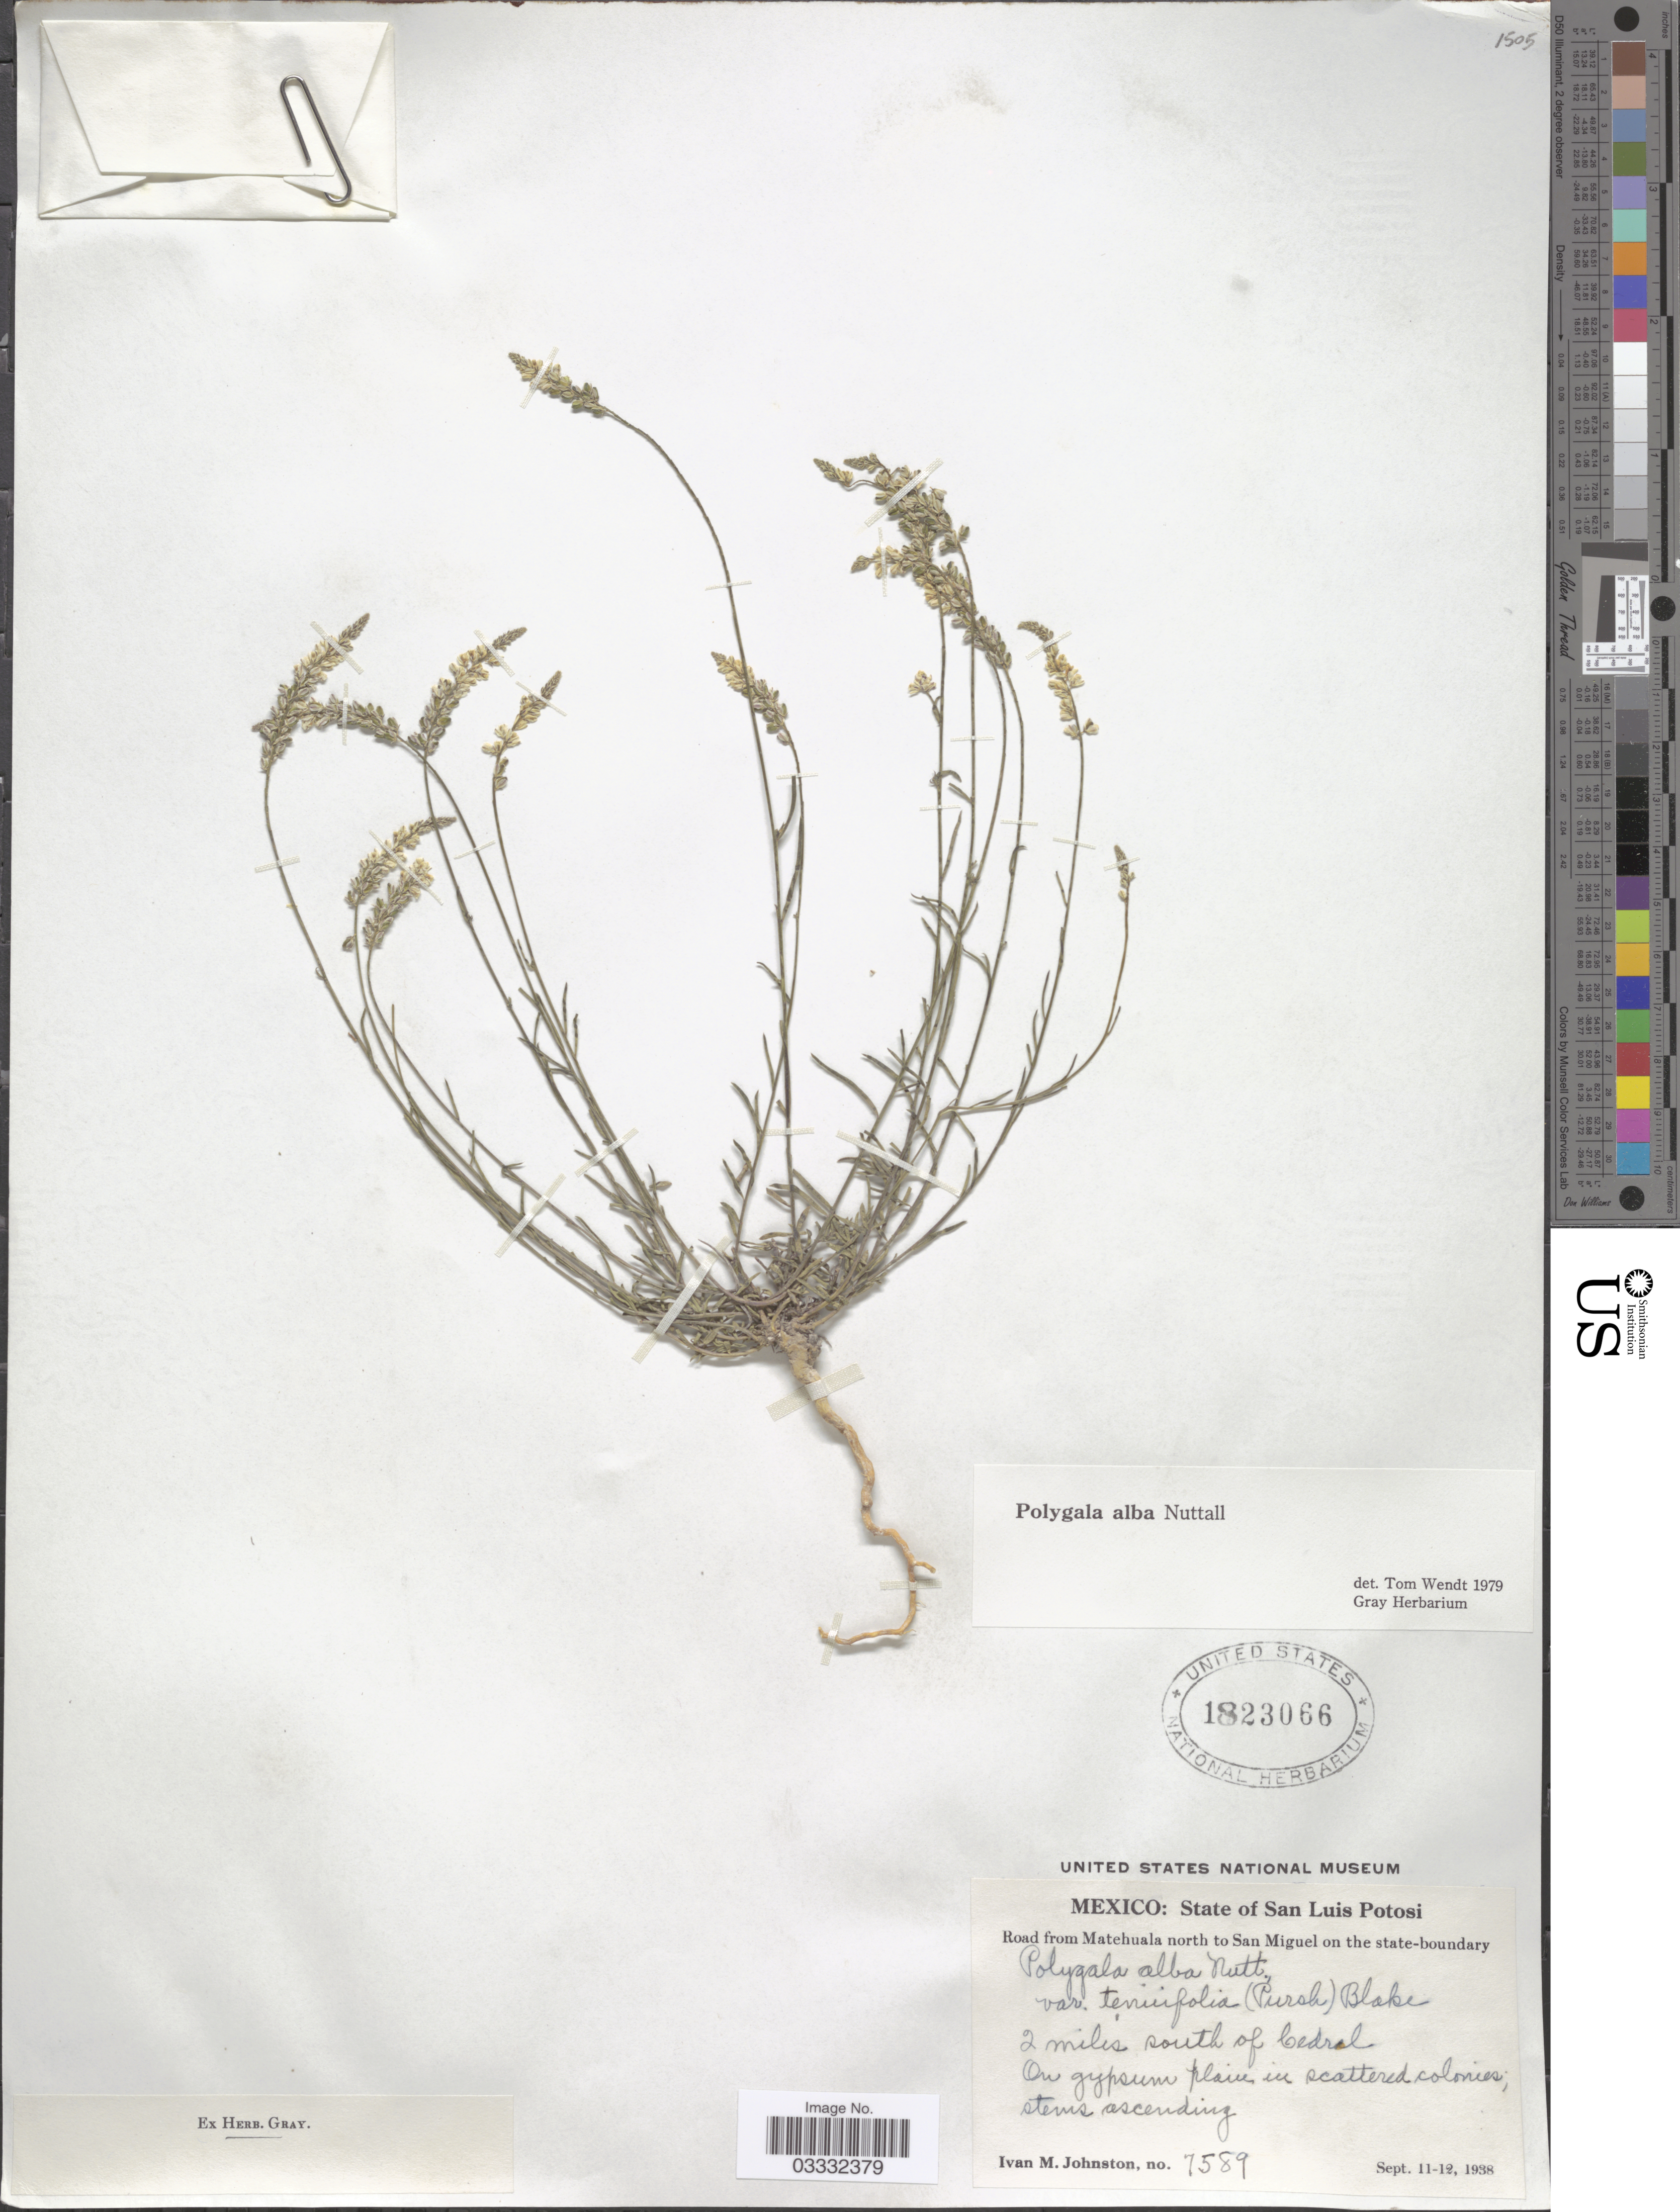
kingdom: Plantae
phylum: Tracheophyta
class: Magnoliopsida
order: Fabales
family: Polygalaceae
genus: Polygala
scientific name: Polygala alba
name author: Nutt.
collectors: I.M. Johnston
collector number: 7589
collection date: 1938-09-11/1938-09-12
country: Mexico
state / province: San Luis Potosí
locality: Road from Matehuala north of San Miguel on the state-boundary. 2 miles south of Cedral.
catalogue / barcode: US 1823066